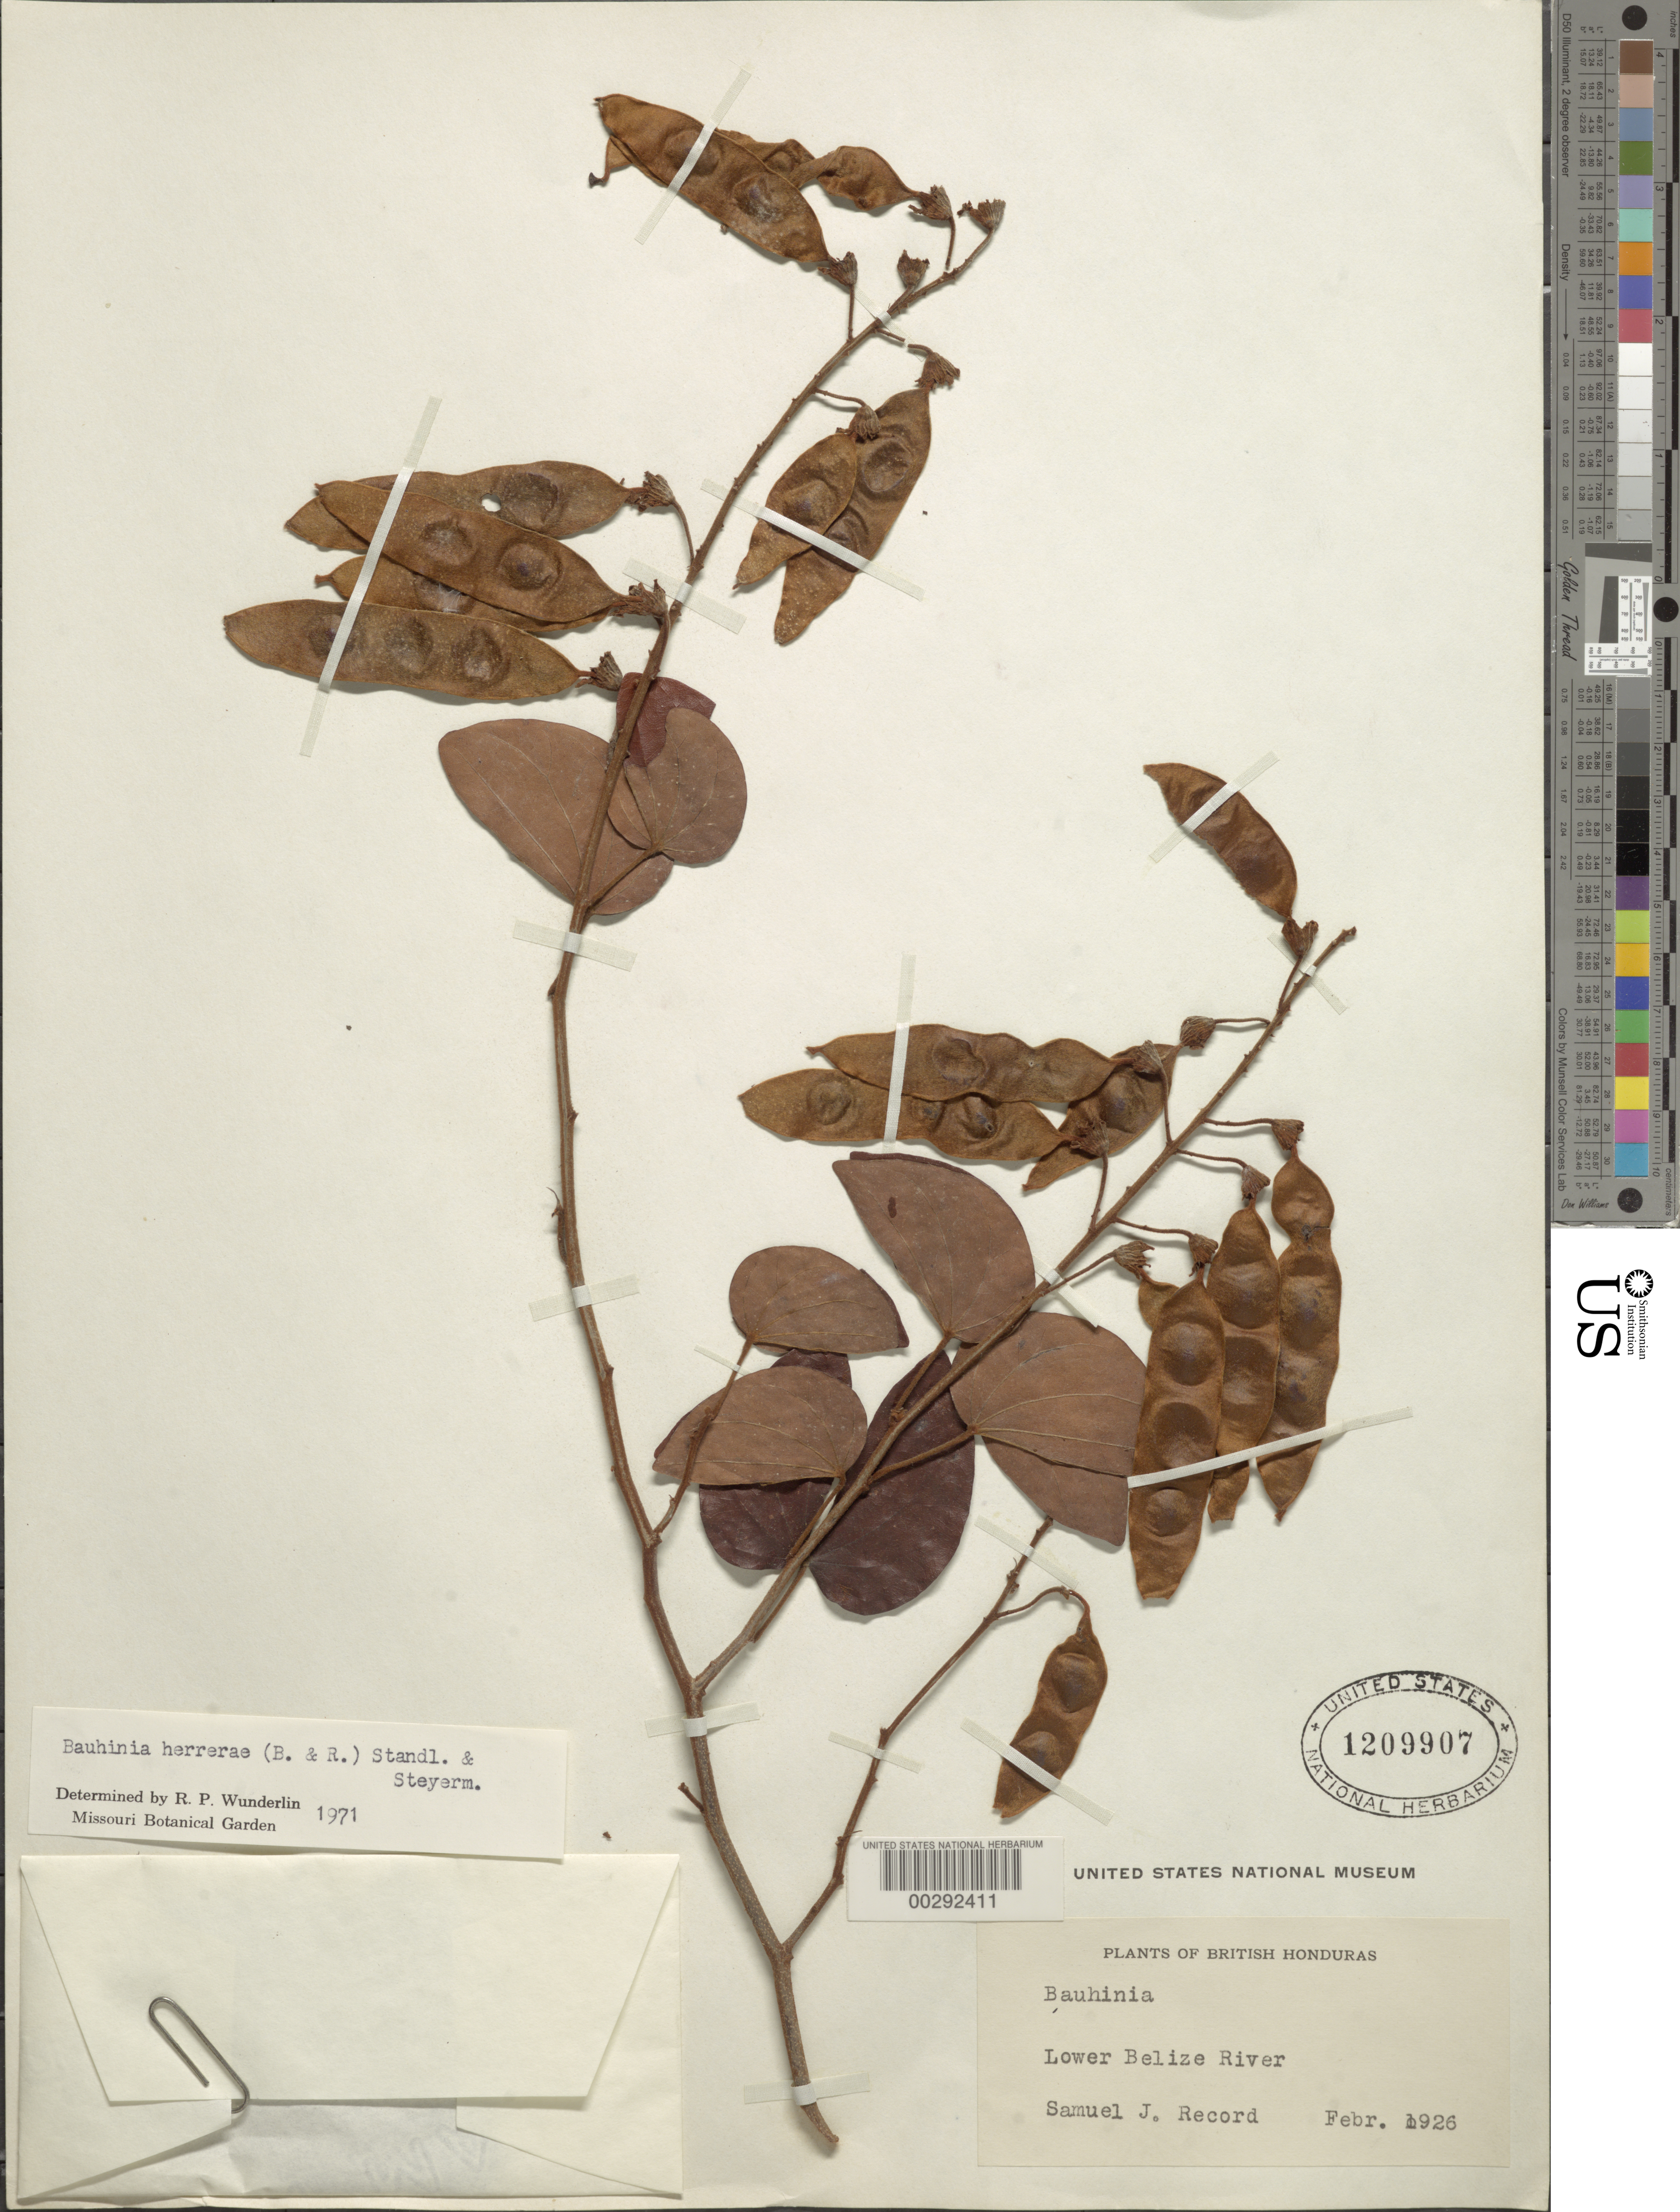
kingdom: Plantae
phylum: Tracheophyta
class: Magnoliopsida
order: Fabales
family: Fabaceae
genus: Bauhinia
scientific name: Bauhinia herrerae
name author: (Britton & Rose) Standl. & Steyerm.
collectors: S. J. Record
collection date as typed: Feb 1926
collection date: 1926-02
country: Belize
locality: Lower Belize River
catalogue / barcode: US 1209907